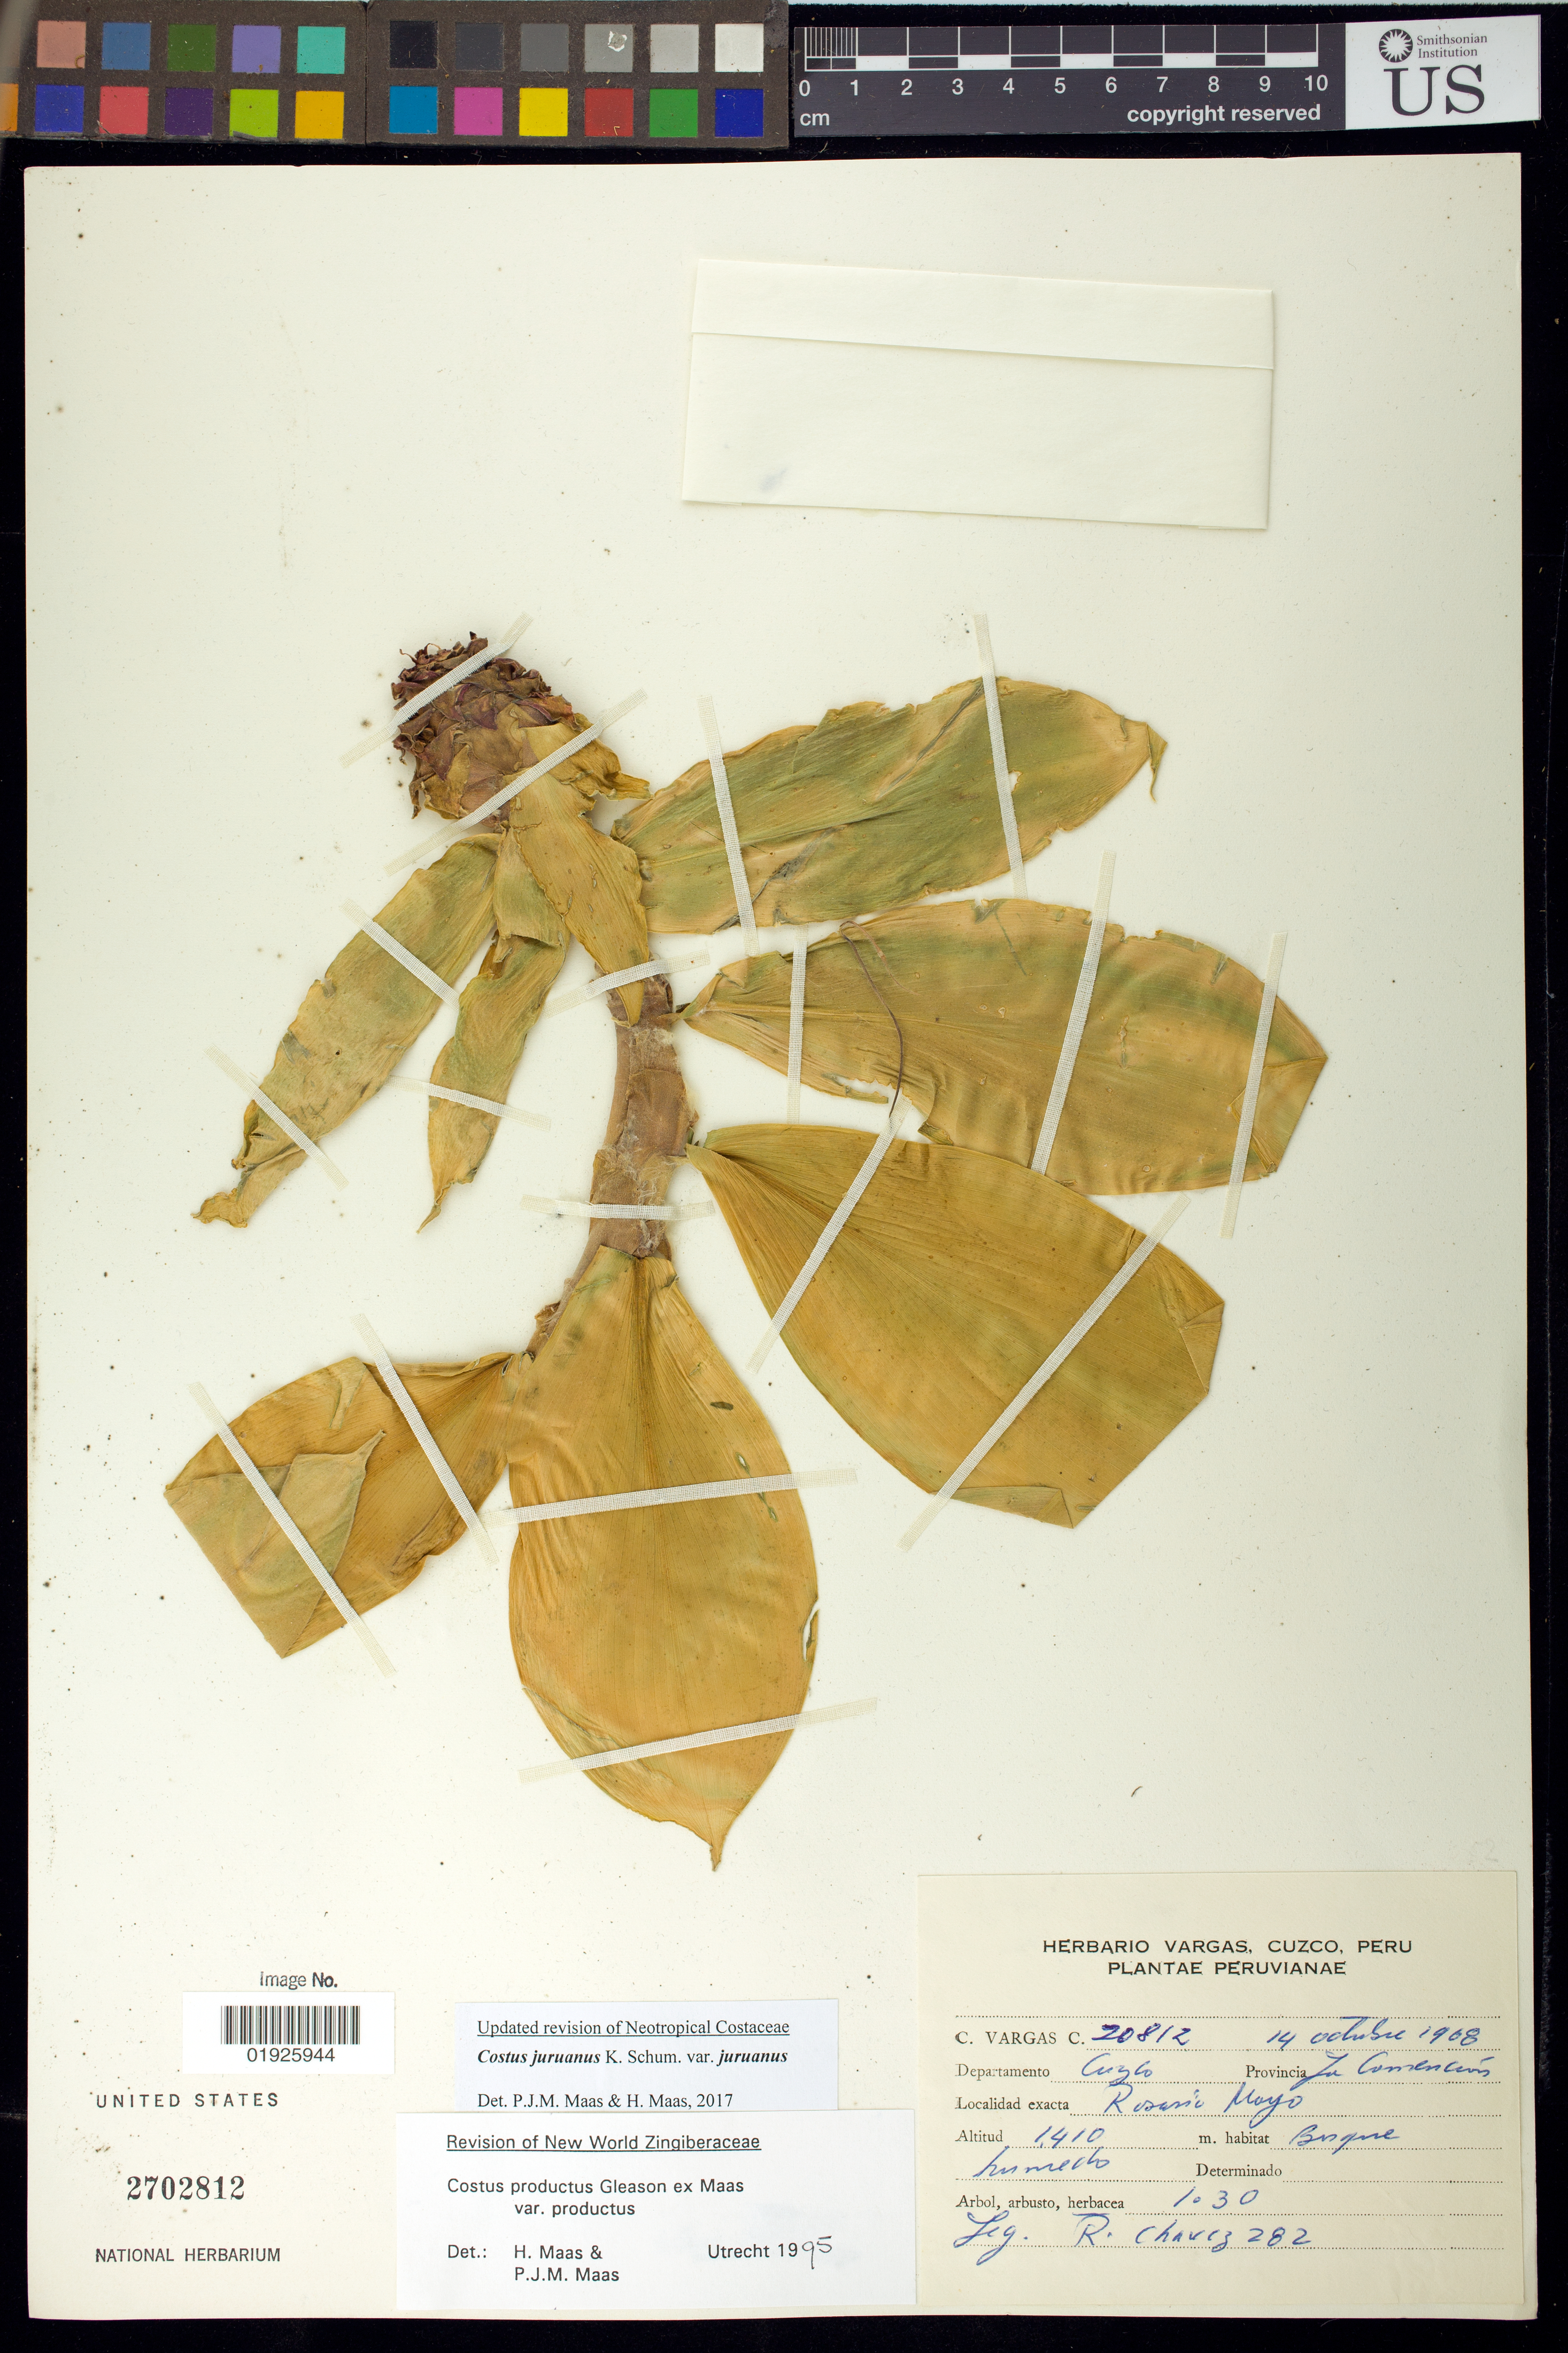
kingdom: Plantae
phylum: Tracheophyta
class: Liliopsida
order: Zingiberales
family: Costaceae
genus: Costus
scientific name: Costus juruanus var. juruanus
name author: K. Schum.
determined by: Maas, Paul J.; Maas, H.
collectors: R. Chávez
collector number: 20812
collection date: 1968-10-14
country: Peru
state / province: Cusco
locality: Prov. La Convención, Rosario Mayo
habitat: Bosque humedo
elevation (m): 1410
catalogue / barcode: US 2702812